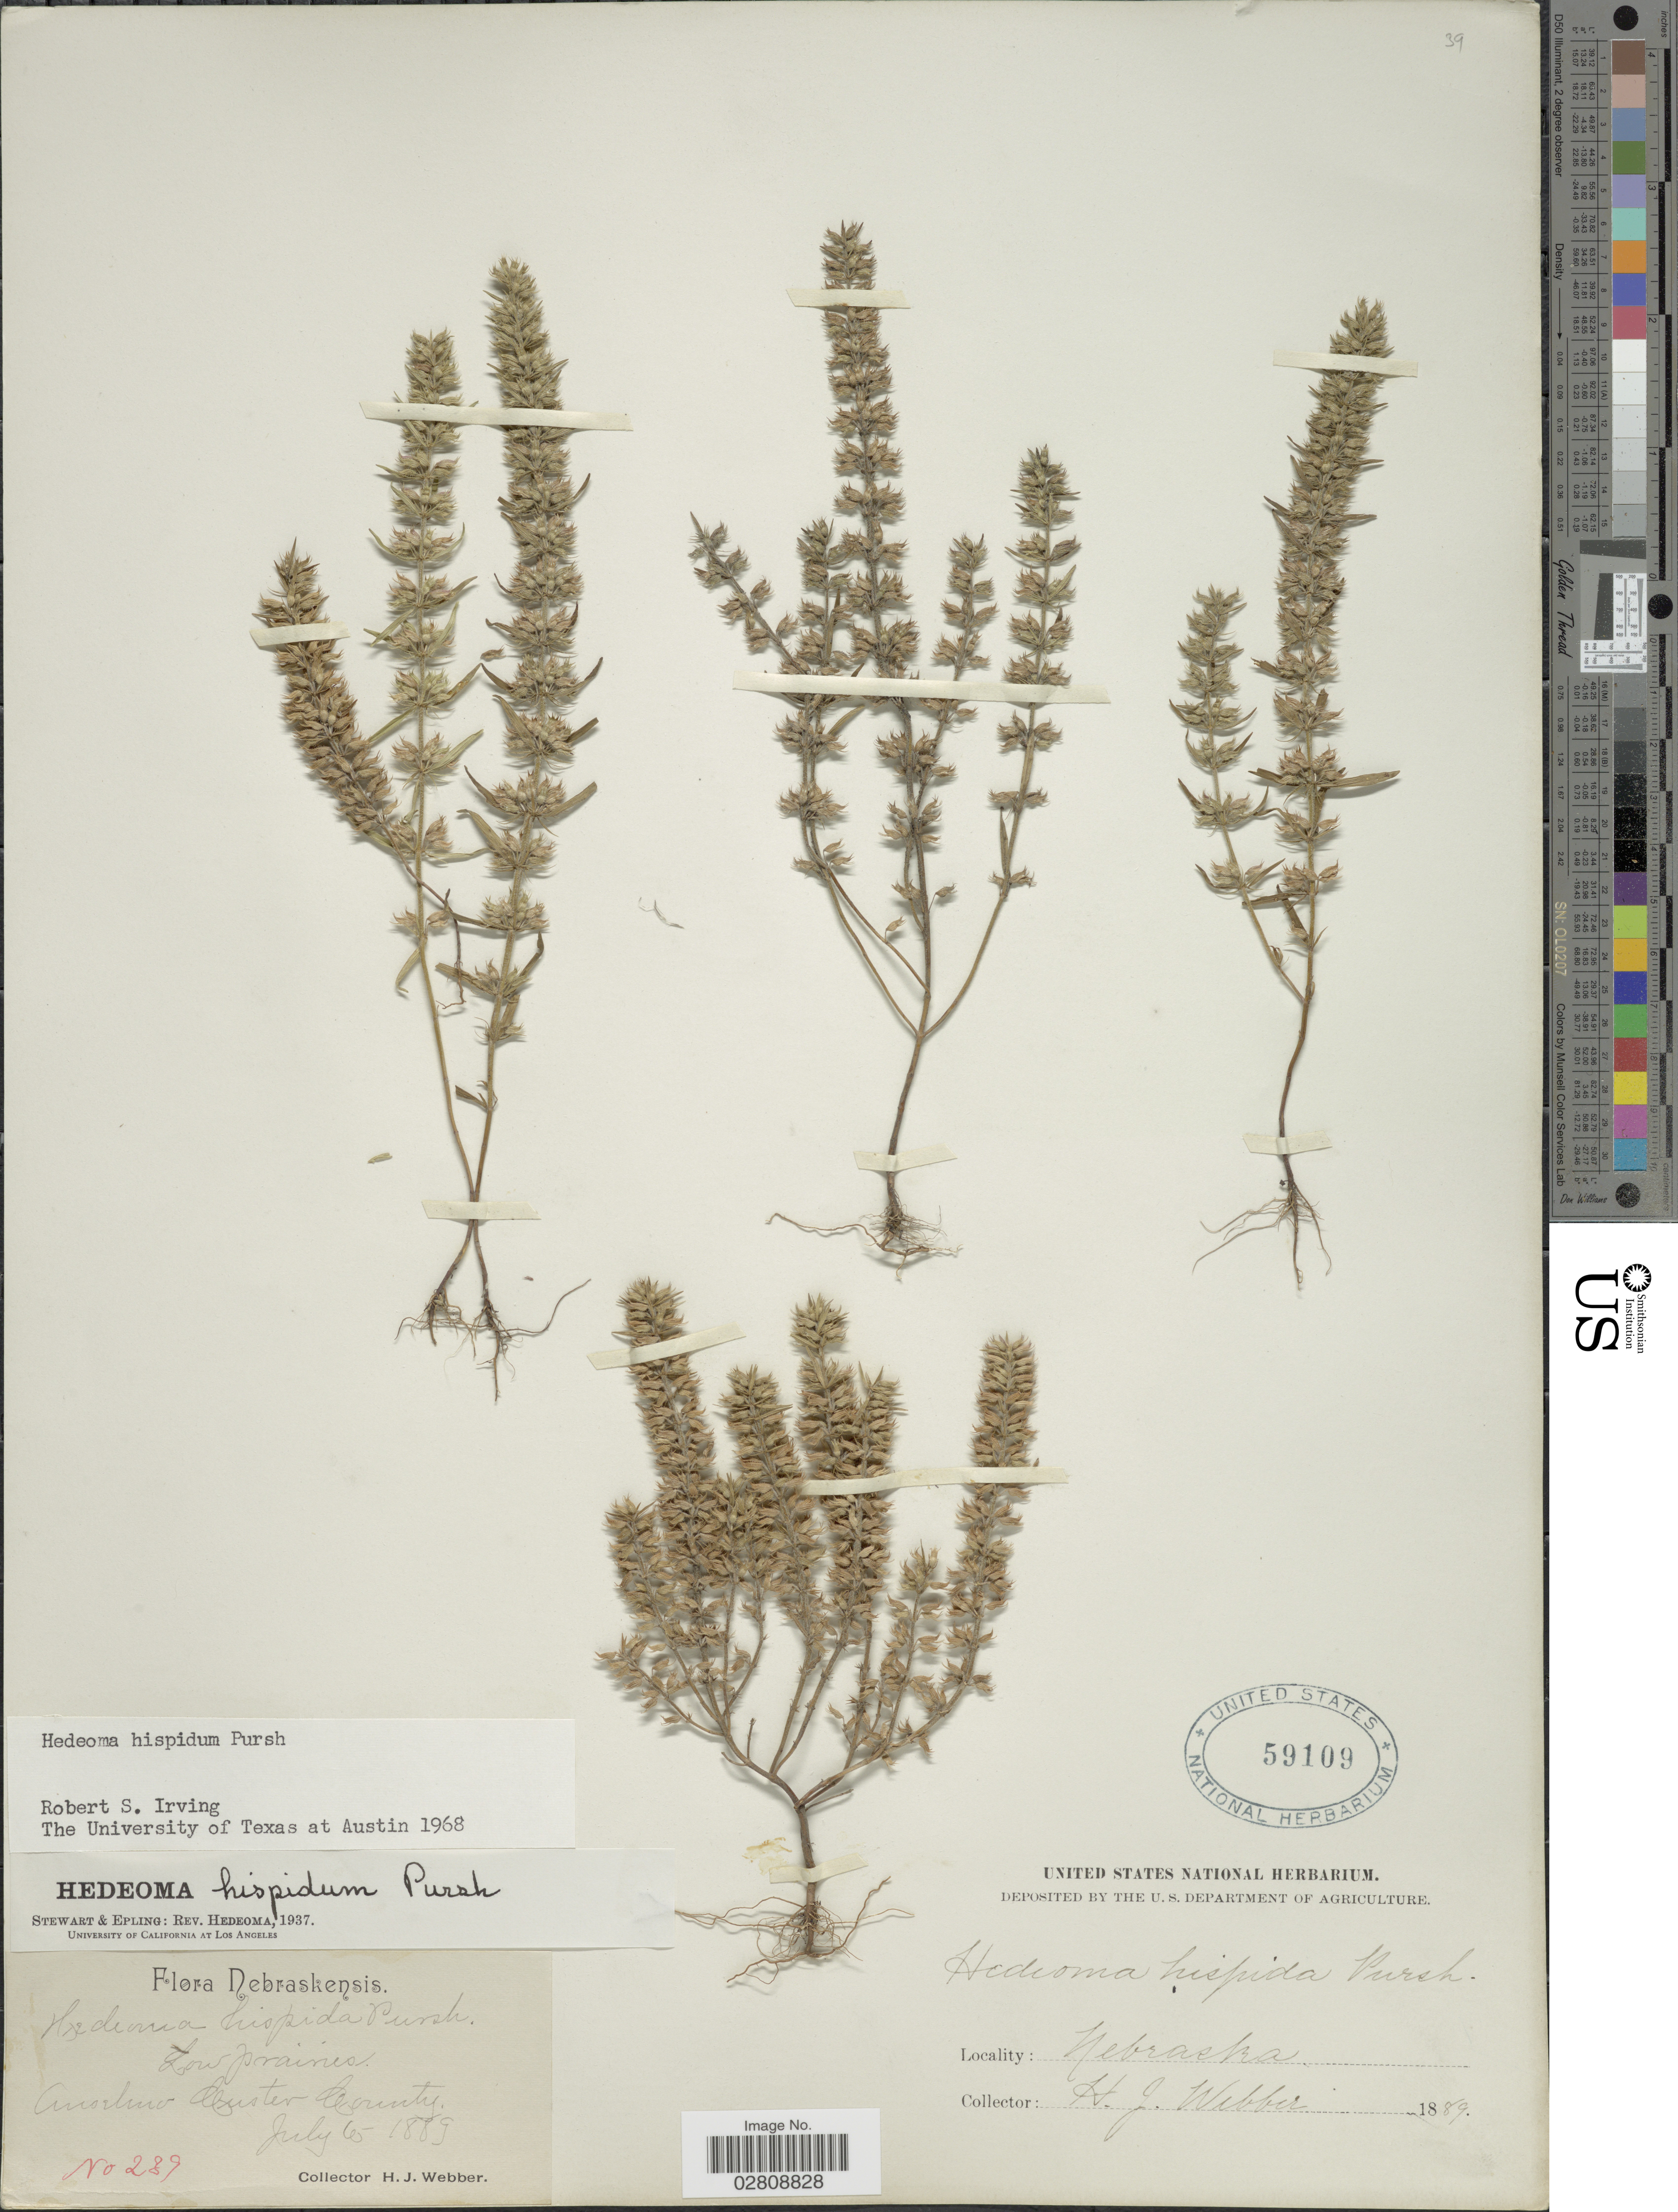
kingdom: Plantae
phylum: Tracheophyta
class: Magnoliopsida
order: Lamiales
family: Lamiaceae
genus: Hedeoma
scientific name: Hedeoma hispida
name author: Pursh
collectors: H. Webber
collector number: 289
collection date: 1889-07-15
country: United States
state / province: Nebraska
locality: Anoshmo, Custer County.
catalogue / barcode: US 59109